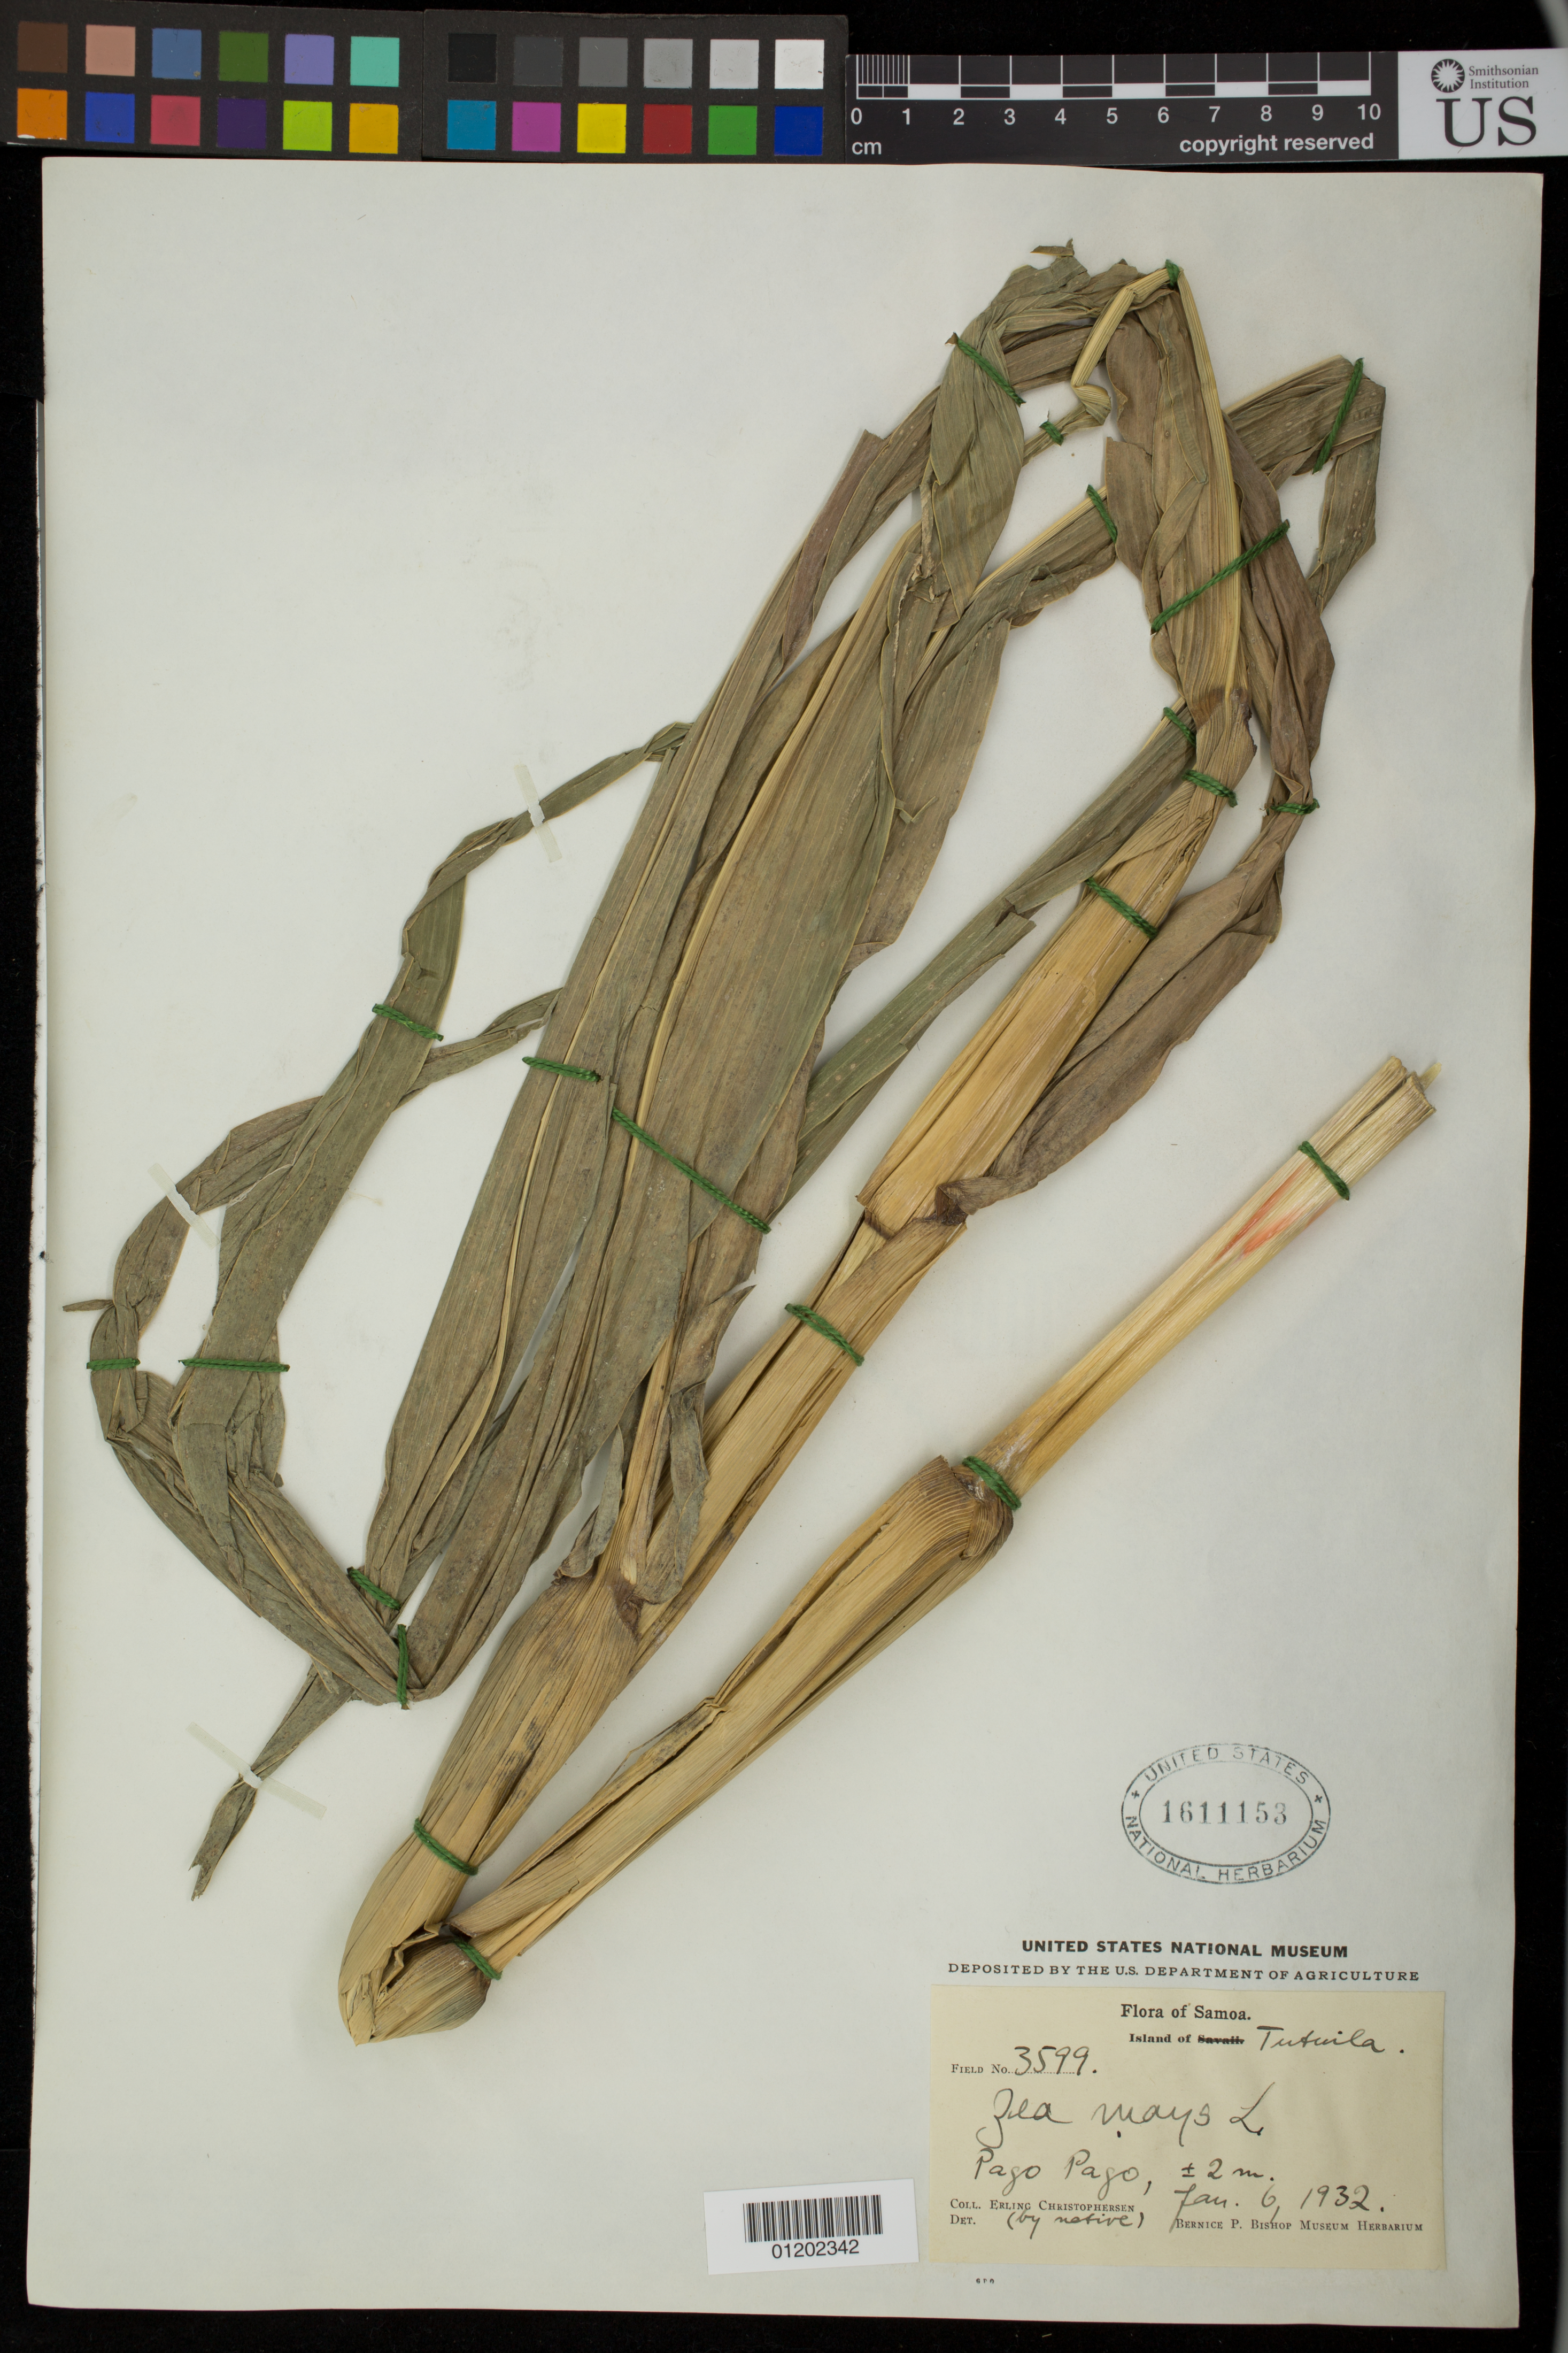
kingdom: Plantae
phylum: Tracheophyta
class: Liliopsida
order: Poales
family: Poaceae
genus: Zea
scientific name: Zea mays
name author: L.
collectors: E. Christophersen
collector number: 3599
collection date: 1932-01-06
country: American Samoa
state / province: Western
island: Tutuila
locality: Pago Pago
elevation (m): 2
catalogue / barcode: US 1611153